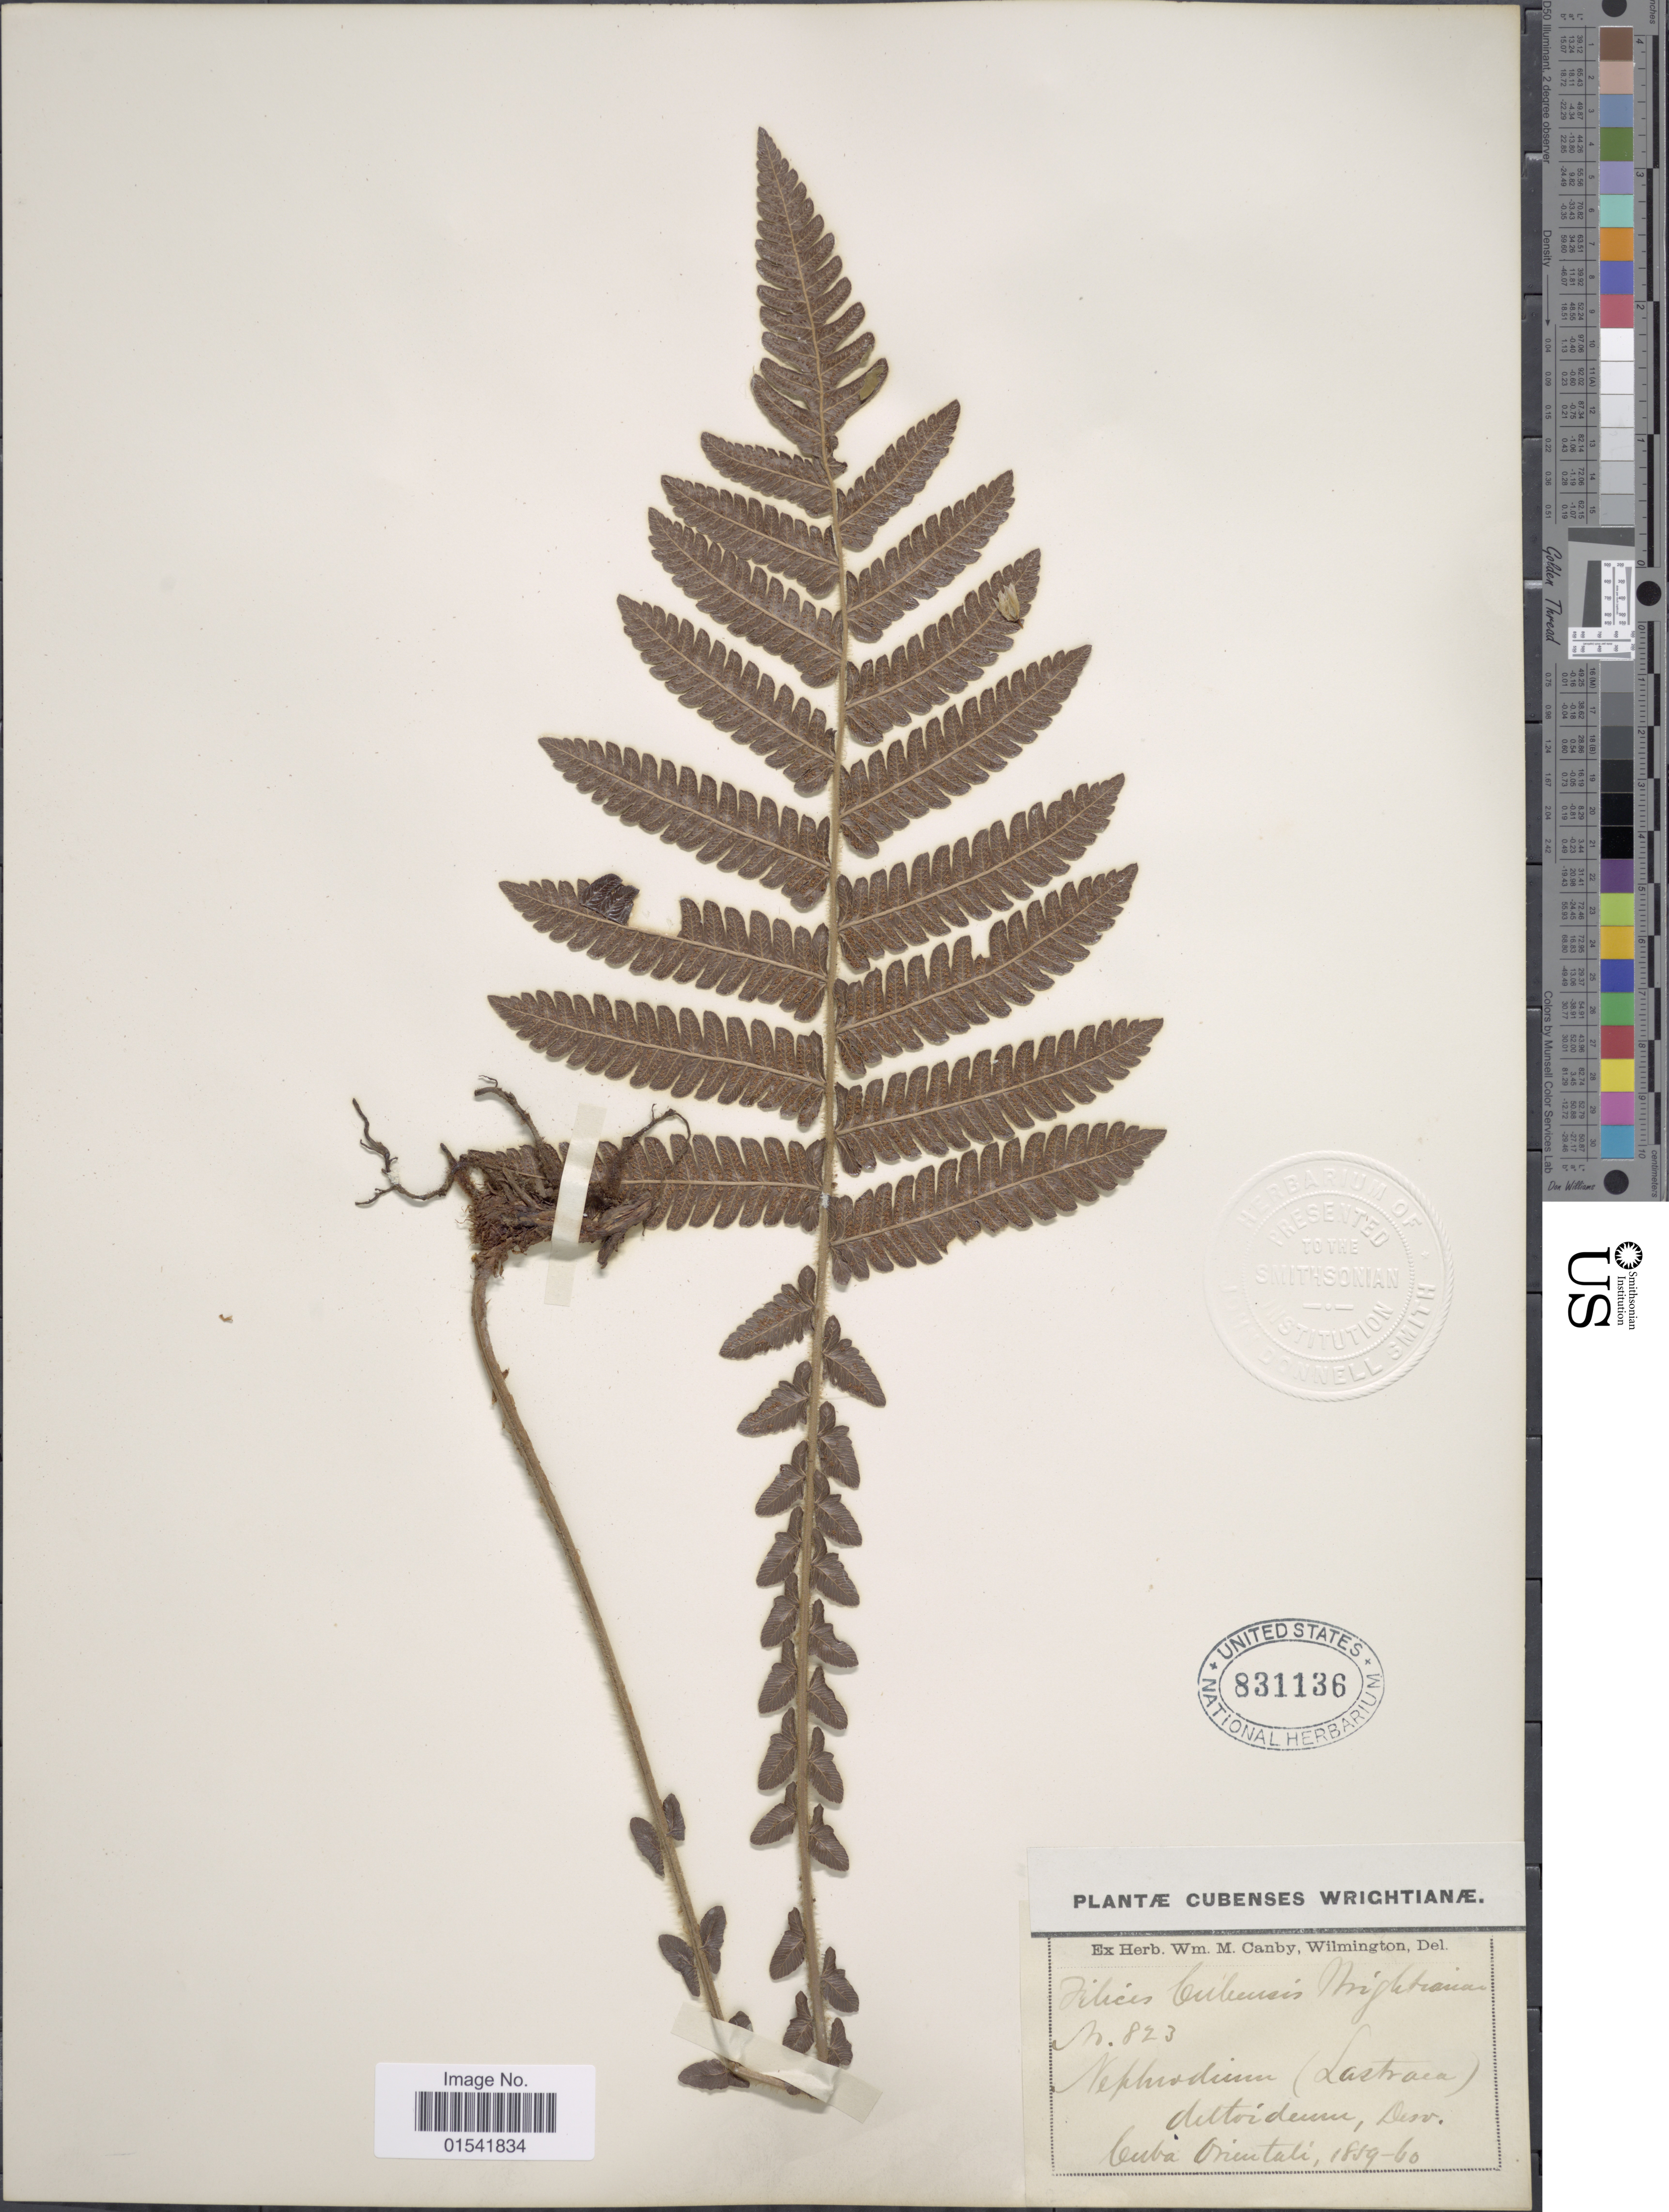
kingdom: Plantae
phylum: Tracheophyta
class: Polypodiopsida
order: Polypodiales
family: Thelypteridaceae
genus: Steiropteris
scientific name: Steiropteris deltoidea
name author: (Sw.) Pic. Serm.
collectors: ex herb. W.M. Canby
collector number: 823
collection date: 1859/1860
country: Cuba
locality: Cuba Orientali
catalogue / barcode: US 831136